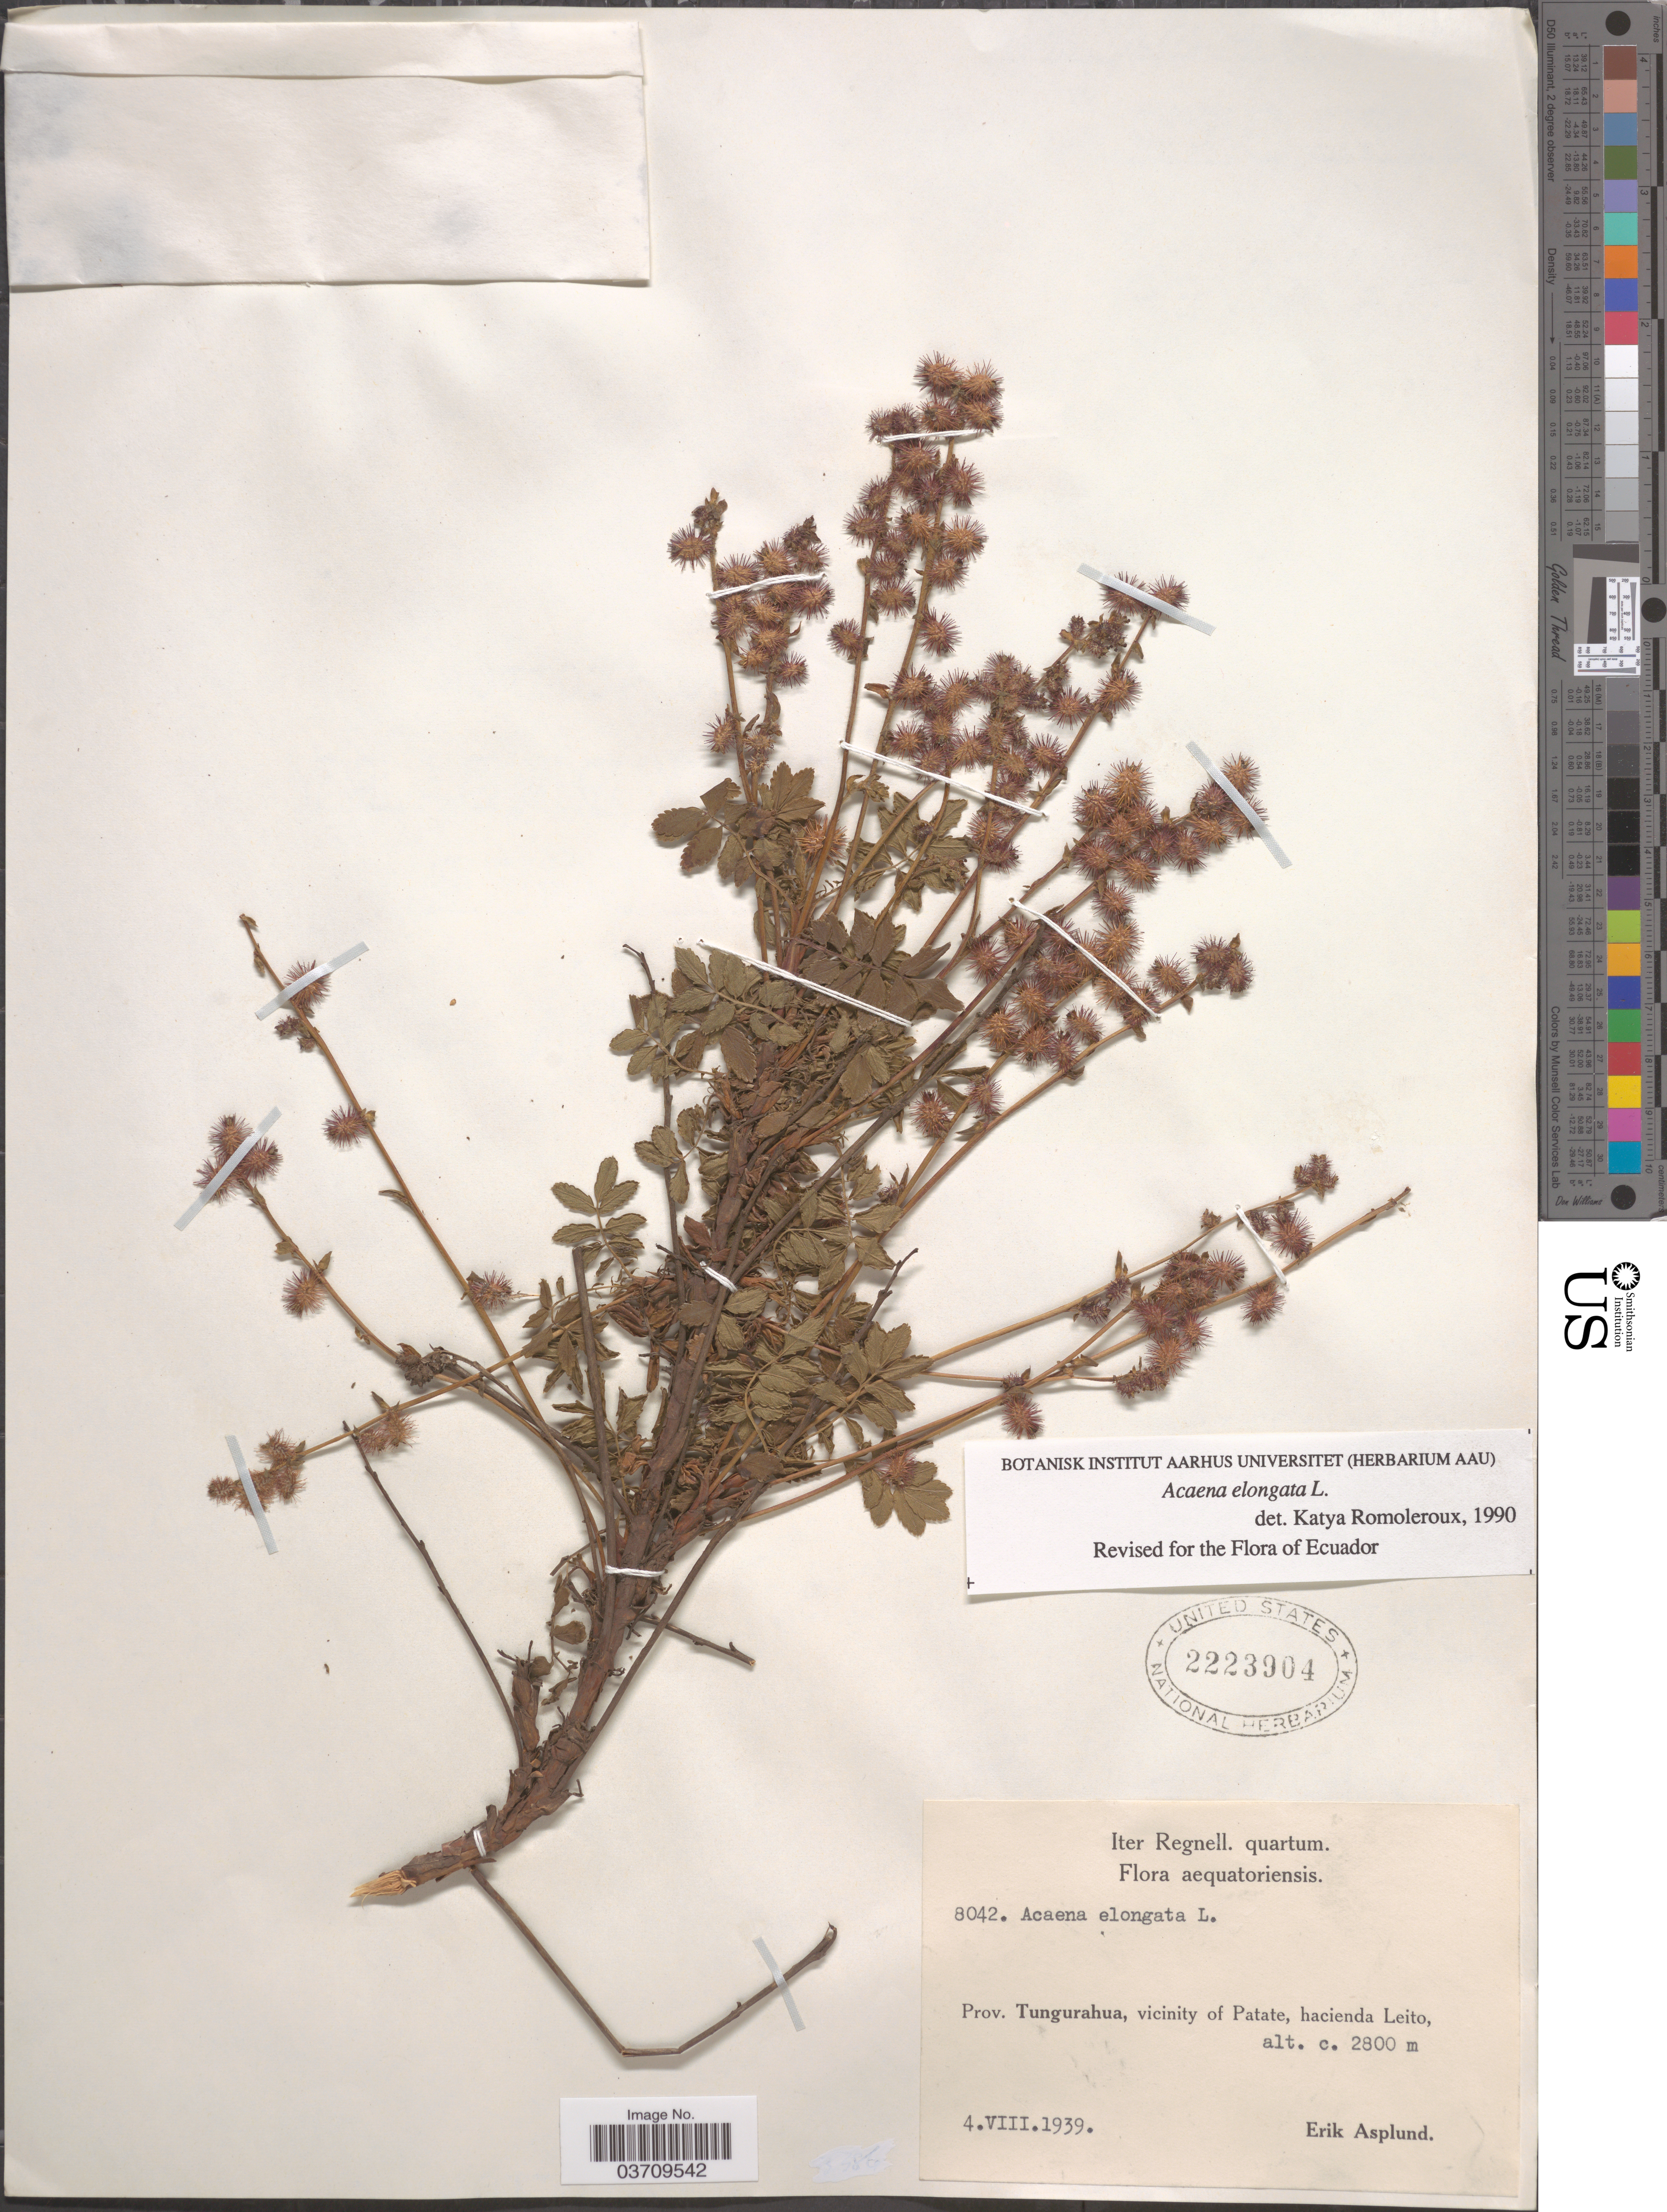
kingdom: Plantae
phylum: Tracheophyta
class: Magnoliopsida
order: Rosales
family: Rosaceae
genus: Acaena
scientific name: Acaena elongata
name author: L.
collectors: E. Asplund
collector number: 8042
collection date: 1939-08-04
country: Ecuador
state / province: Tungurahua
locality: Vicinity of Patate, hacienda Leito.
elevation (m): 2800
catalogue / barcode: US 2223904